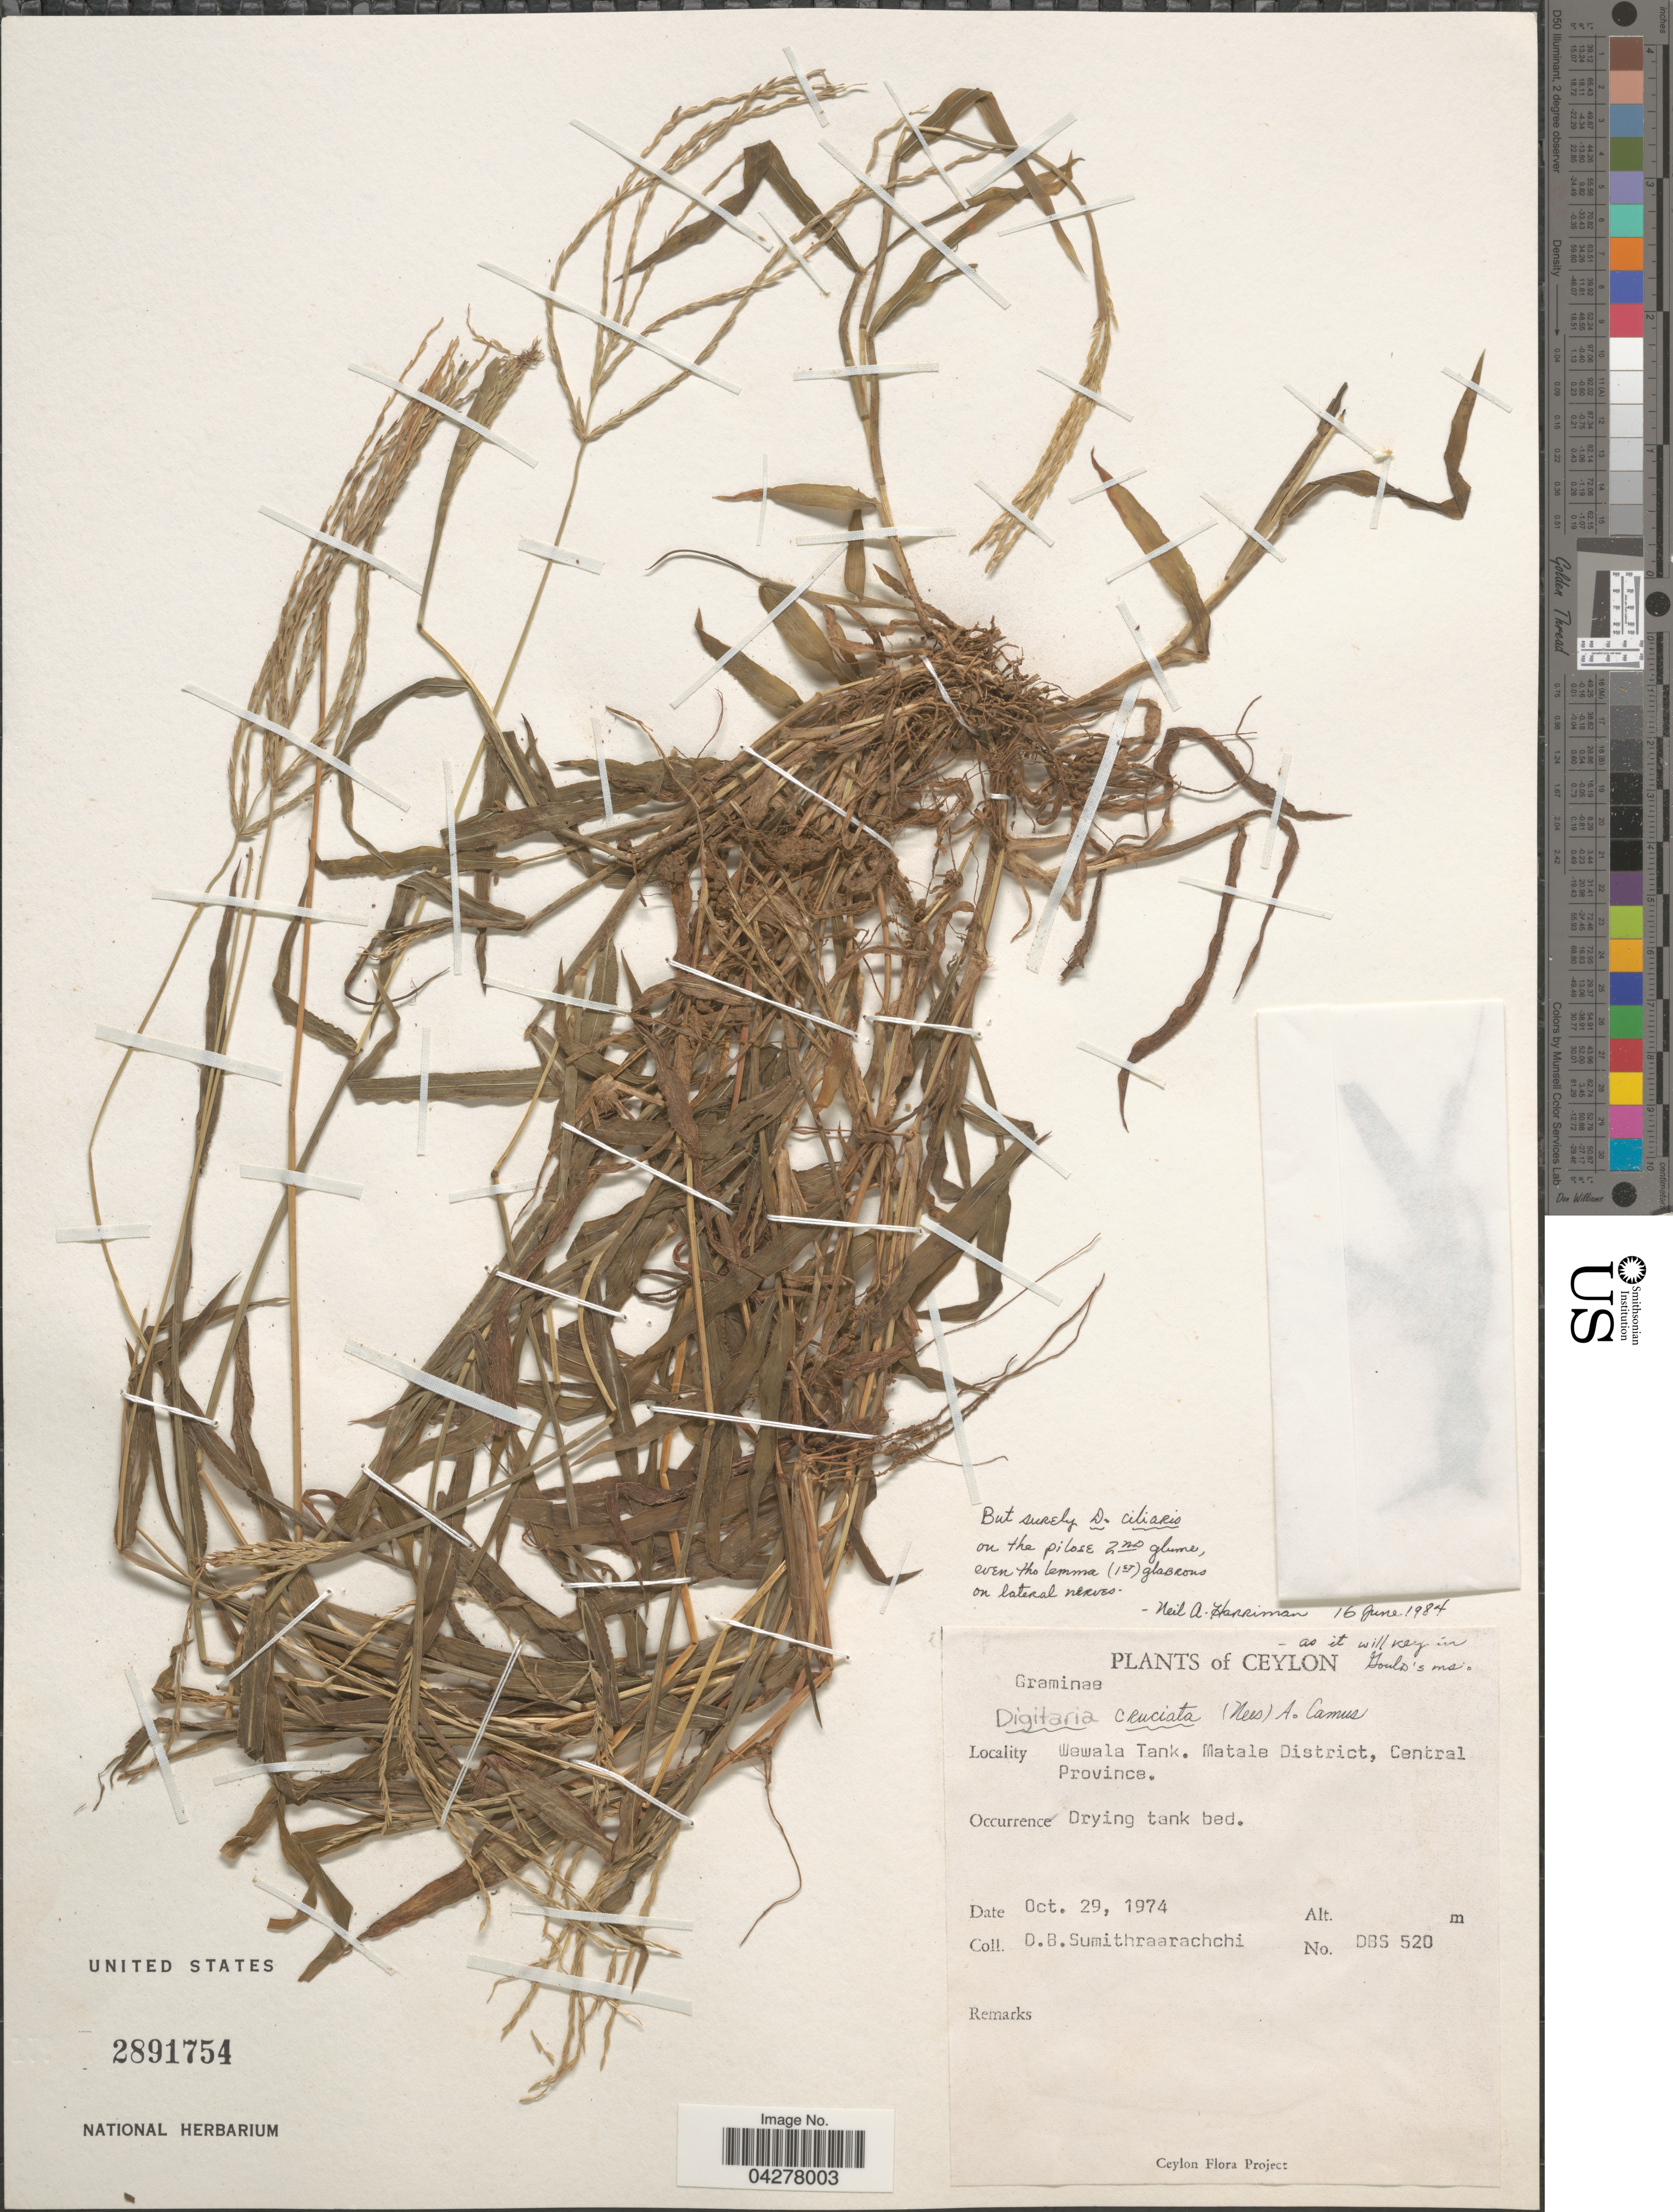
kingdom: Plantae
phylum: Tracheophyta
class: Liliopsida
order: Poales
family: Poaceae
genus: Digitaria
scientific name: Digitaria ciliaris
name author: (Retz.) Koeler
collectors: D. B. Sumithraarachchi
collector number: DBS520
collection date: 1974-10-29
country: Sri Lanka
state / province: Central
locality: Ceylon. Wawala Tank. Matale District.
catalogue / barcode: US 2891754